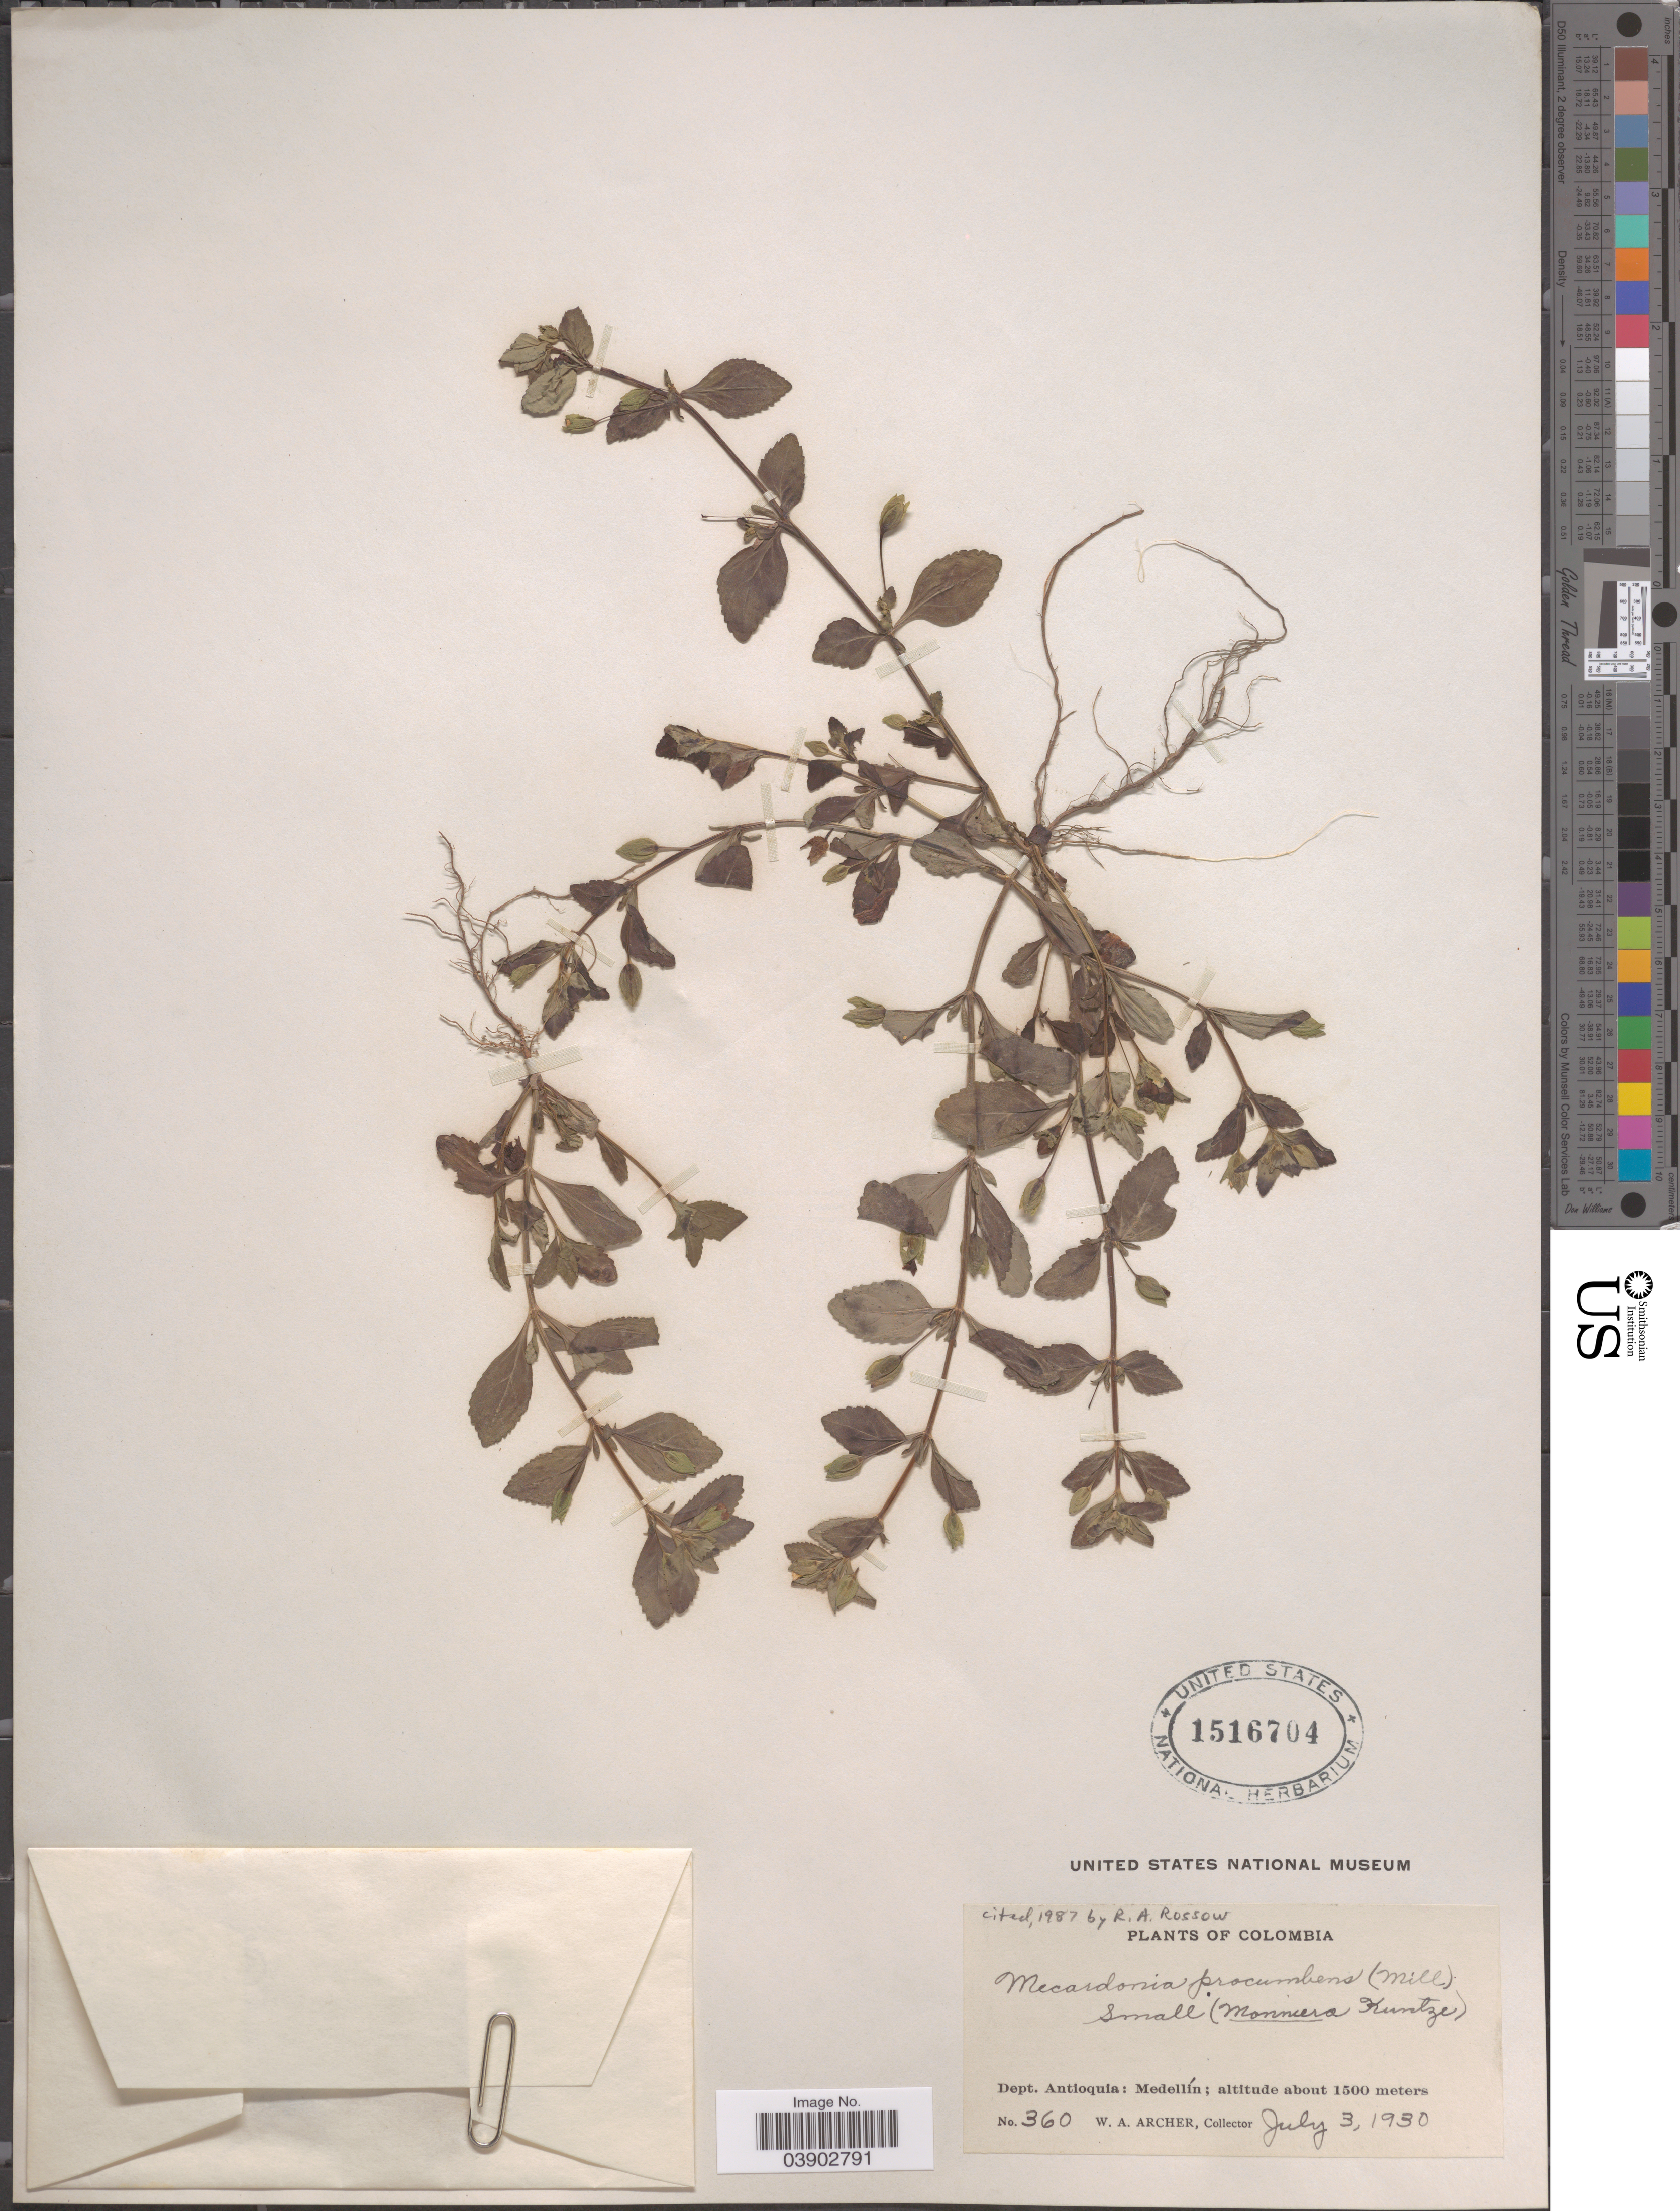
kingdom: Plantae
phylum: Tracheophyta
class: Magnoliopsida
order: Lamiales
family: Plantaginaceae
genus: Mecardonia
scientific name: Mecardonia procumbens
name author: (Mill.) Small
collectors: W. Archer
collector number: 360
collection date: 1930-07-03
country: Colombia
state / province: Antioquia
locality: Dept. Antioquia: Medellín.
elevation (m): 1500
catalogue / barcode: US 1516704